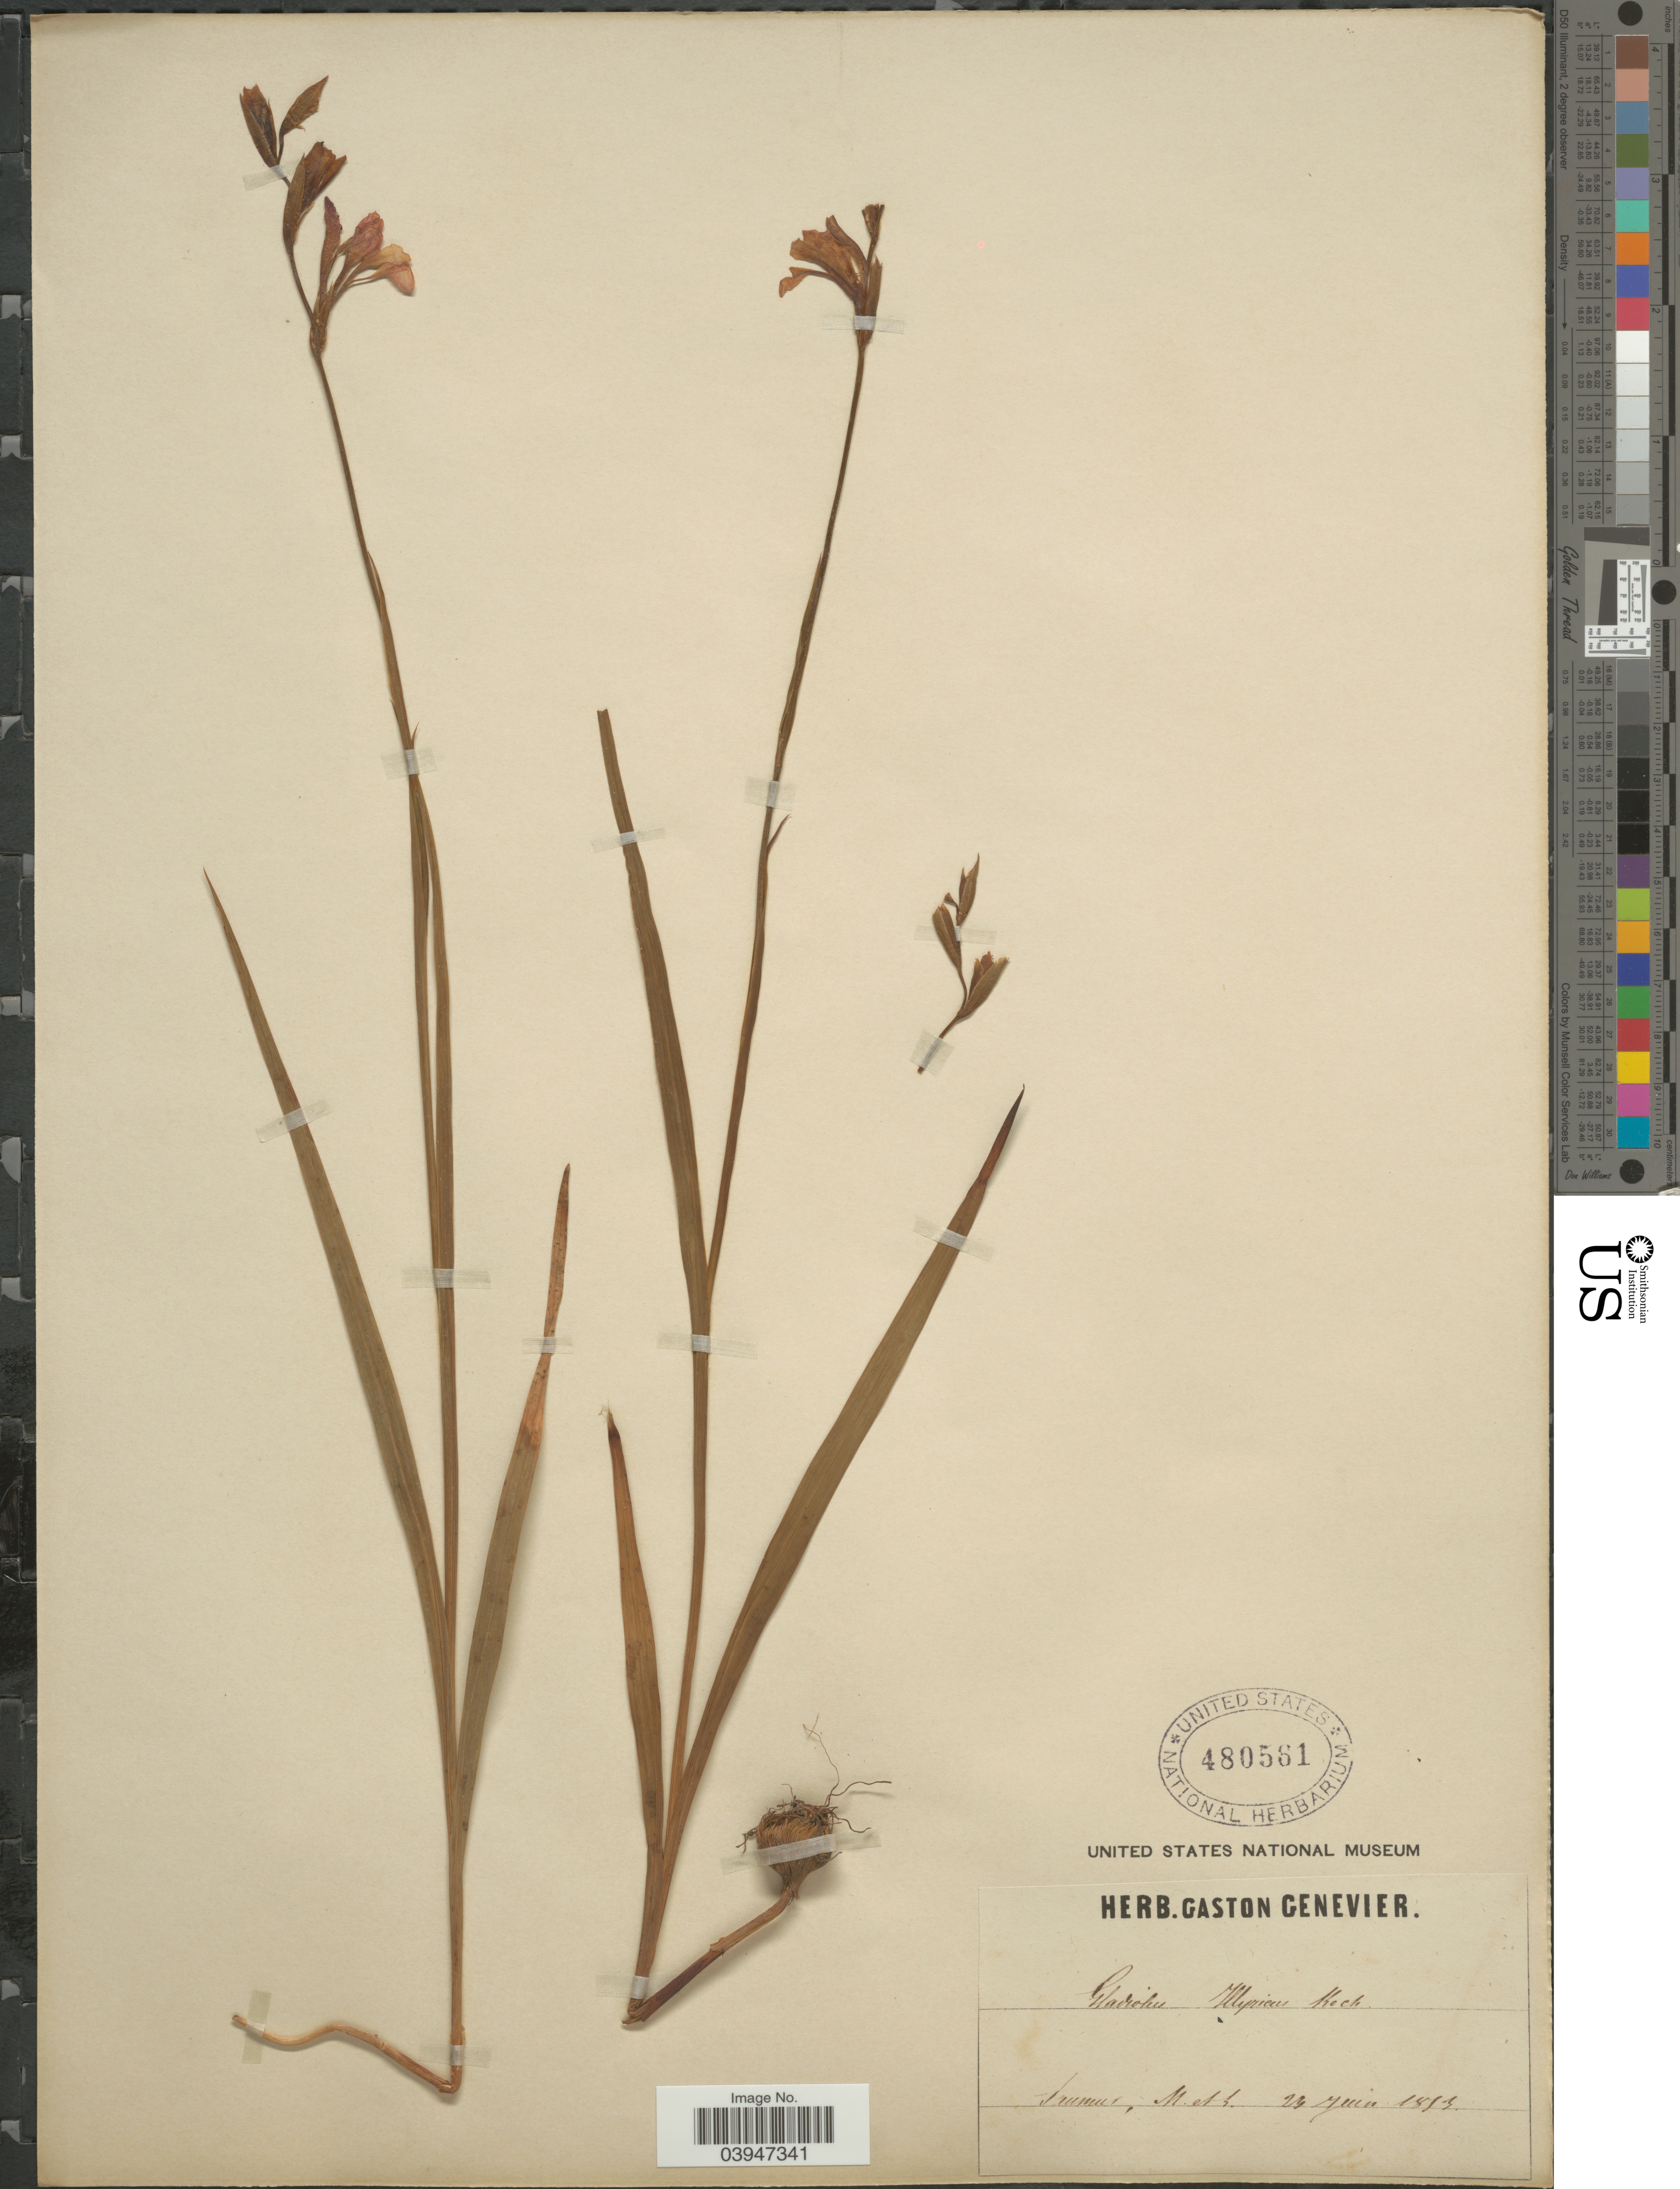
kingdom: Plantae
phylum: Tracheophyta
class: Liliopsida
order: Asparagales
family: Iridaceae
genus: Gladiolus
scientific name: Gladiolus illyricus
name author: W.D.J. Koch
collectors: ex herb. G. Genevier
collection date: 1893-06-23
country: France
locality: Saumur, M. eth.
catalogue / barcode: US 480561